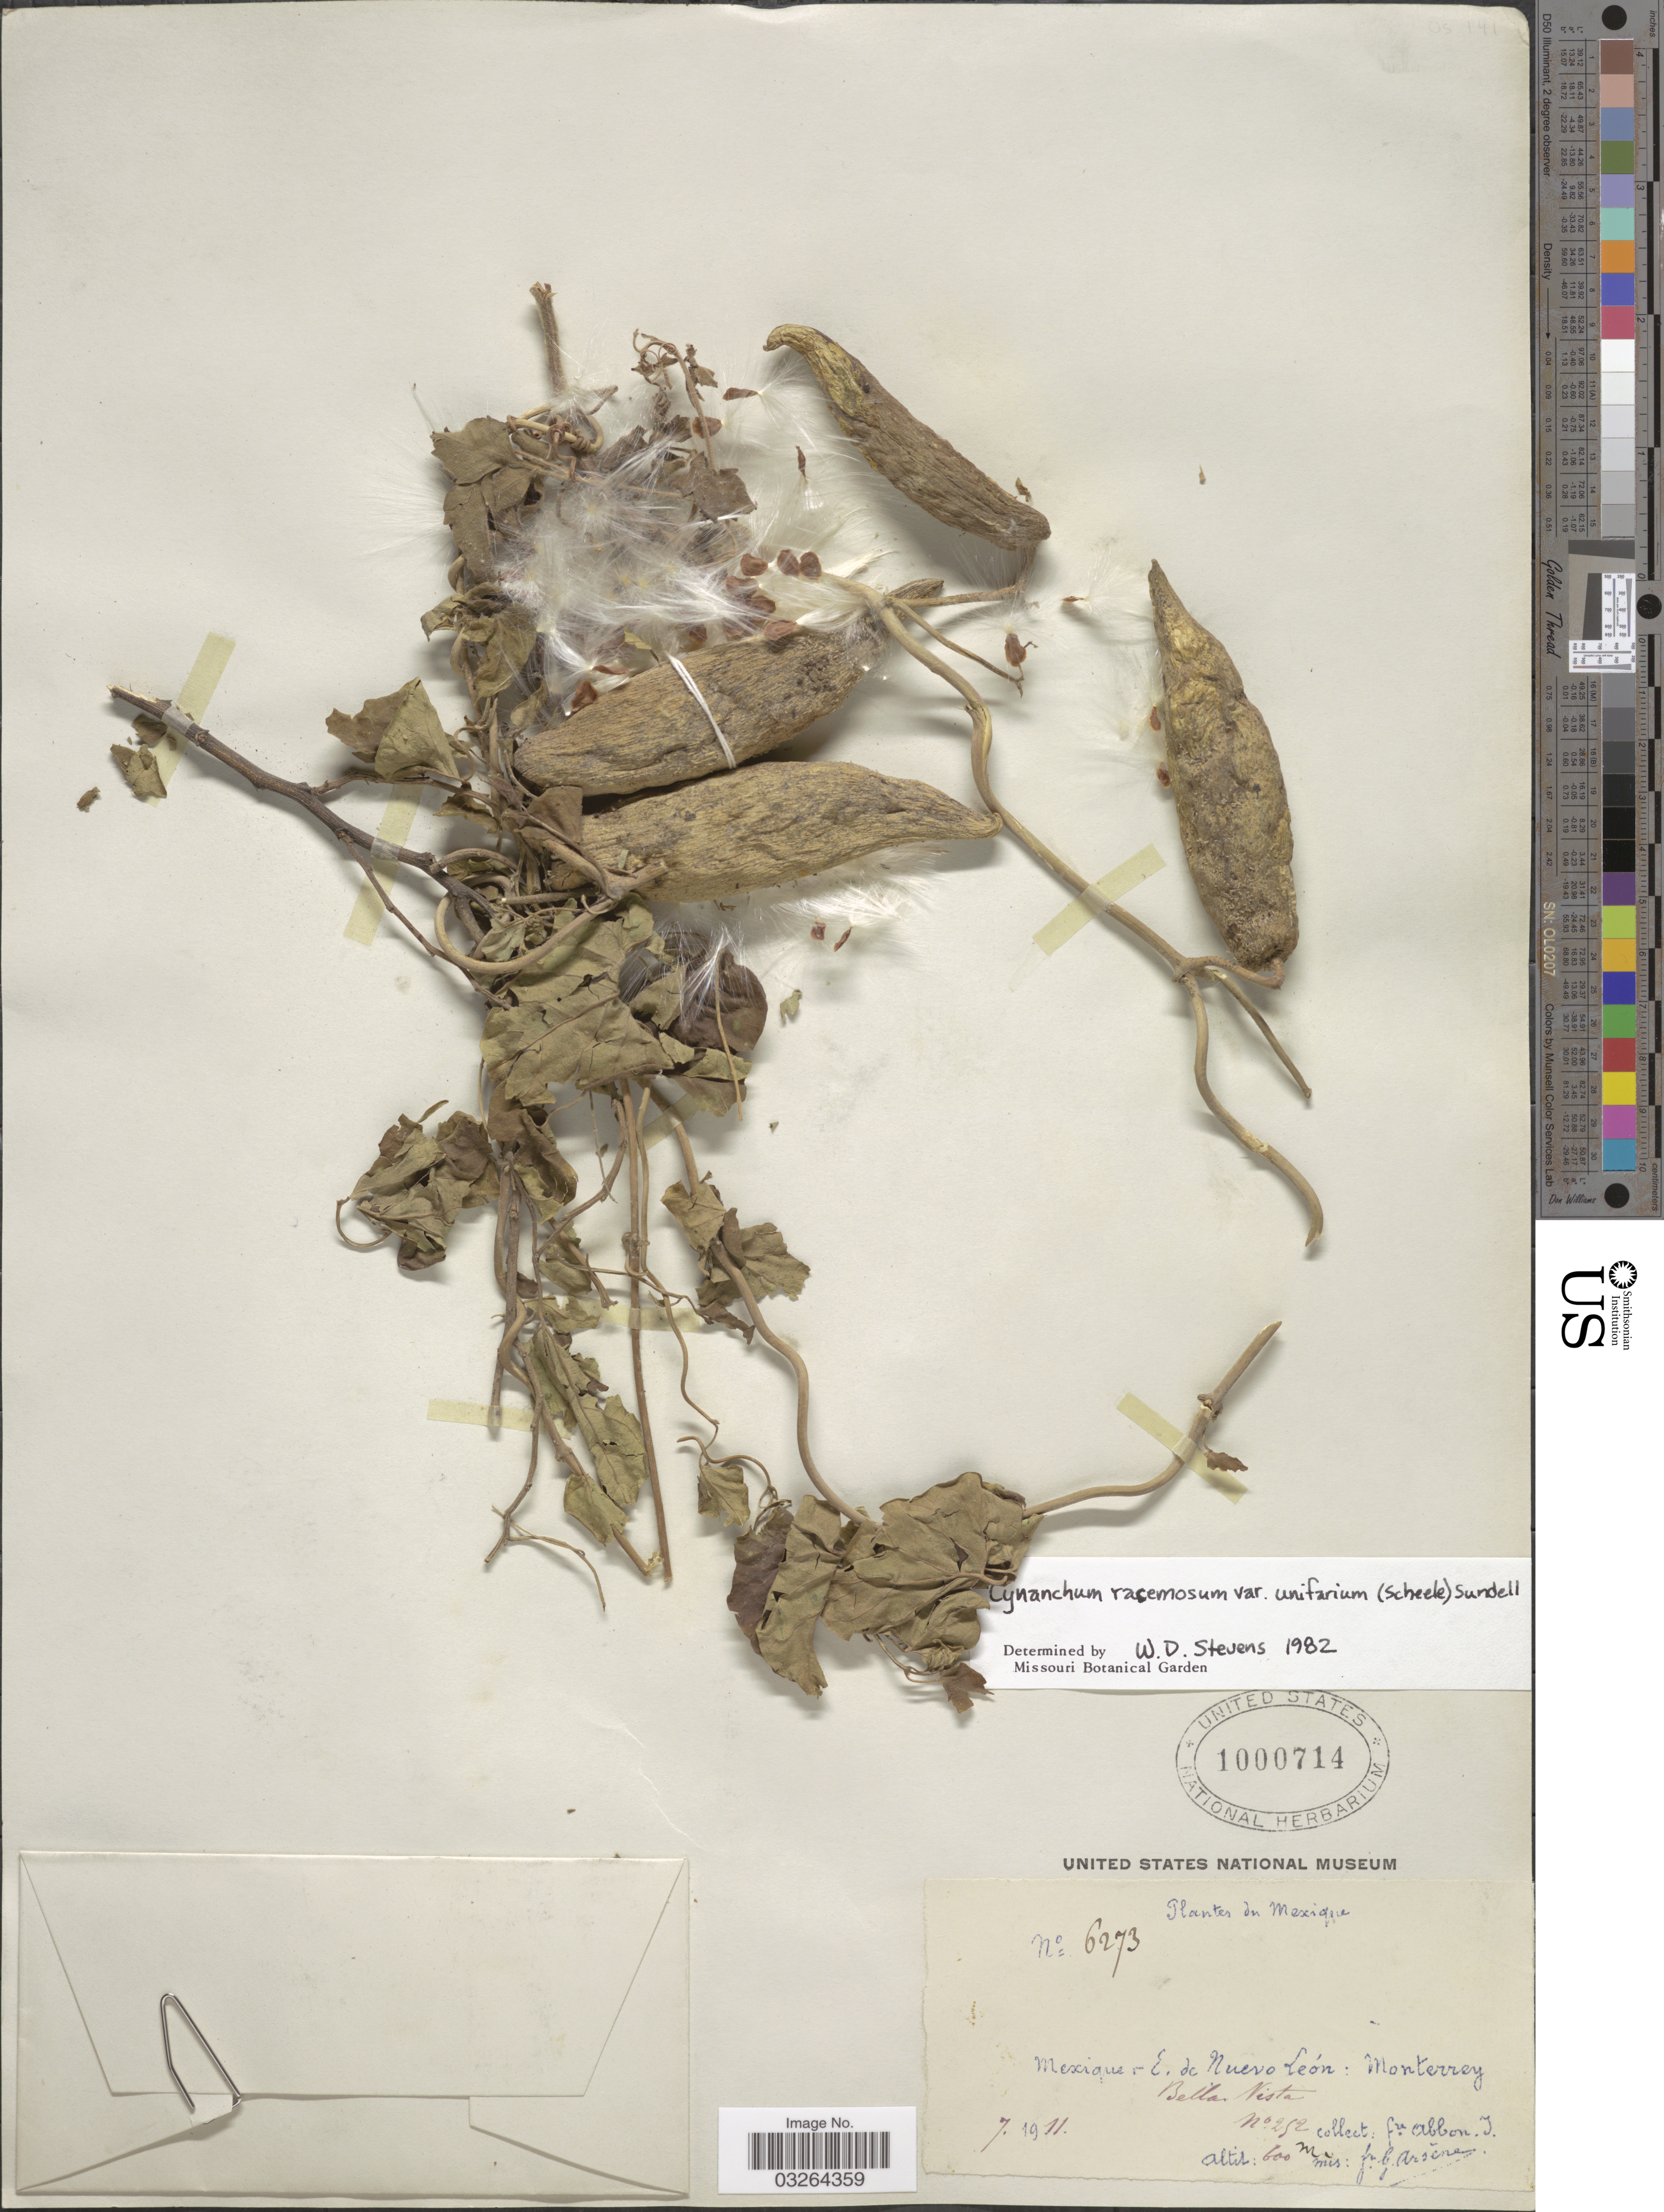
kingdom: Plantae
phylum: Tracheophyta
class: Magnoliopsida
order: Gentianales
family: Apocynaceae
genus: Cynanchum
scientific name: Cynanchum racemosum var. unifarium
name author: (Scheele) Sundell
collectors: Bro. Abbon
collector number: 252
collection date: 1911-07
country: Mexico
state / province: Nuevo León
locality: E. de Nuevo Léon: Monterrey. Bella Vista.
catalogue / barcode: US 1000714